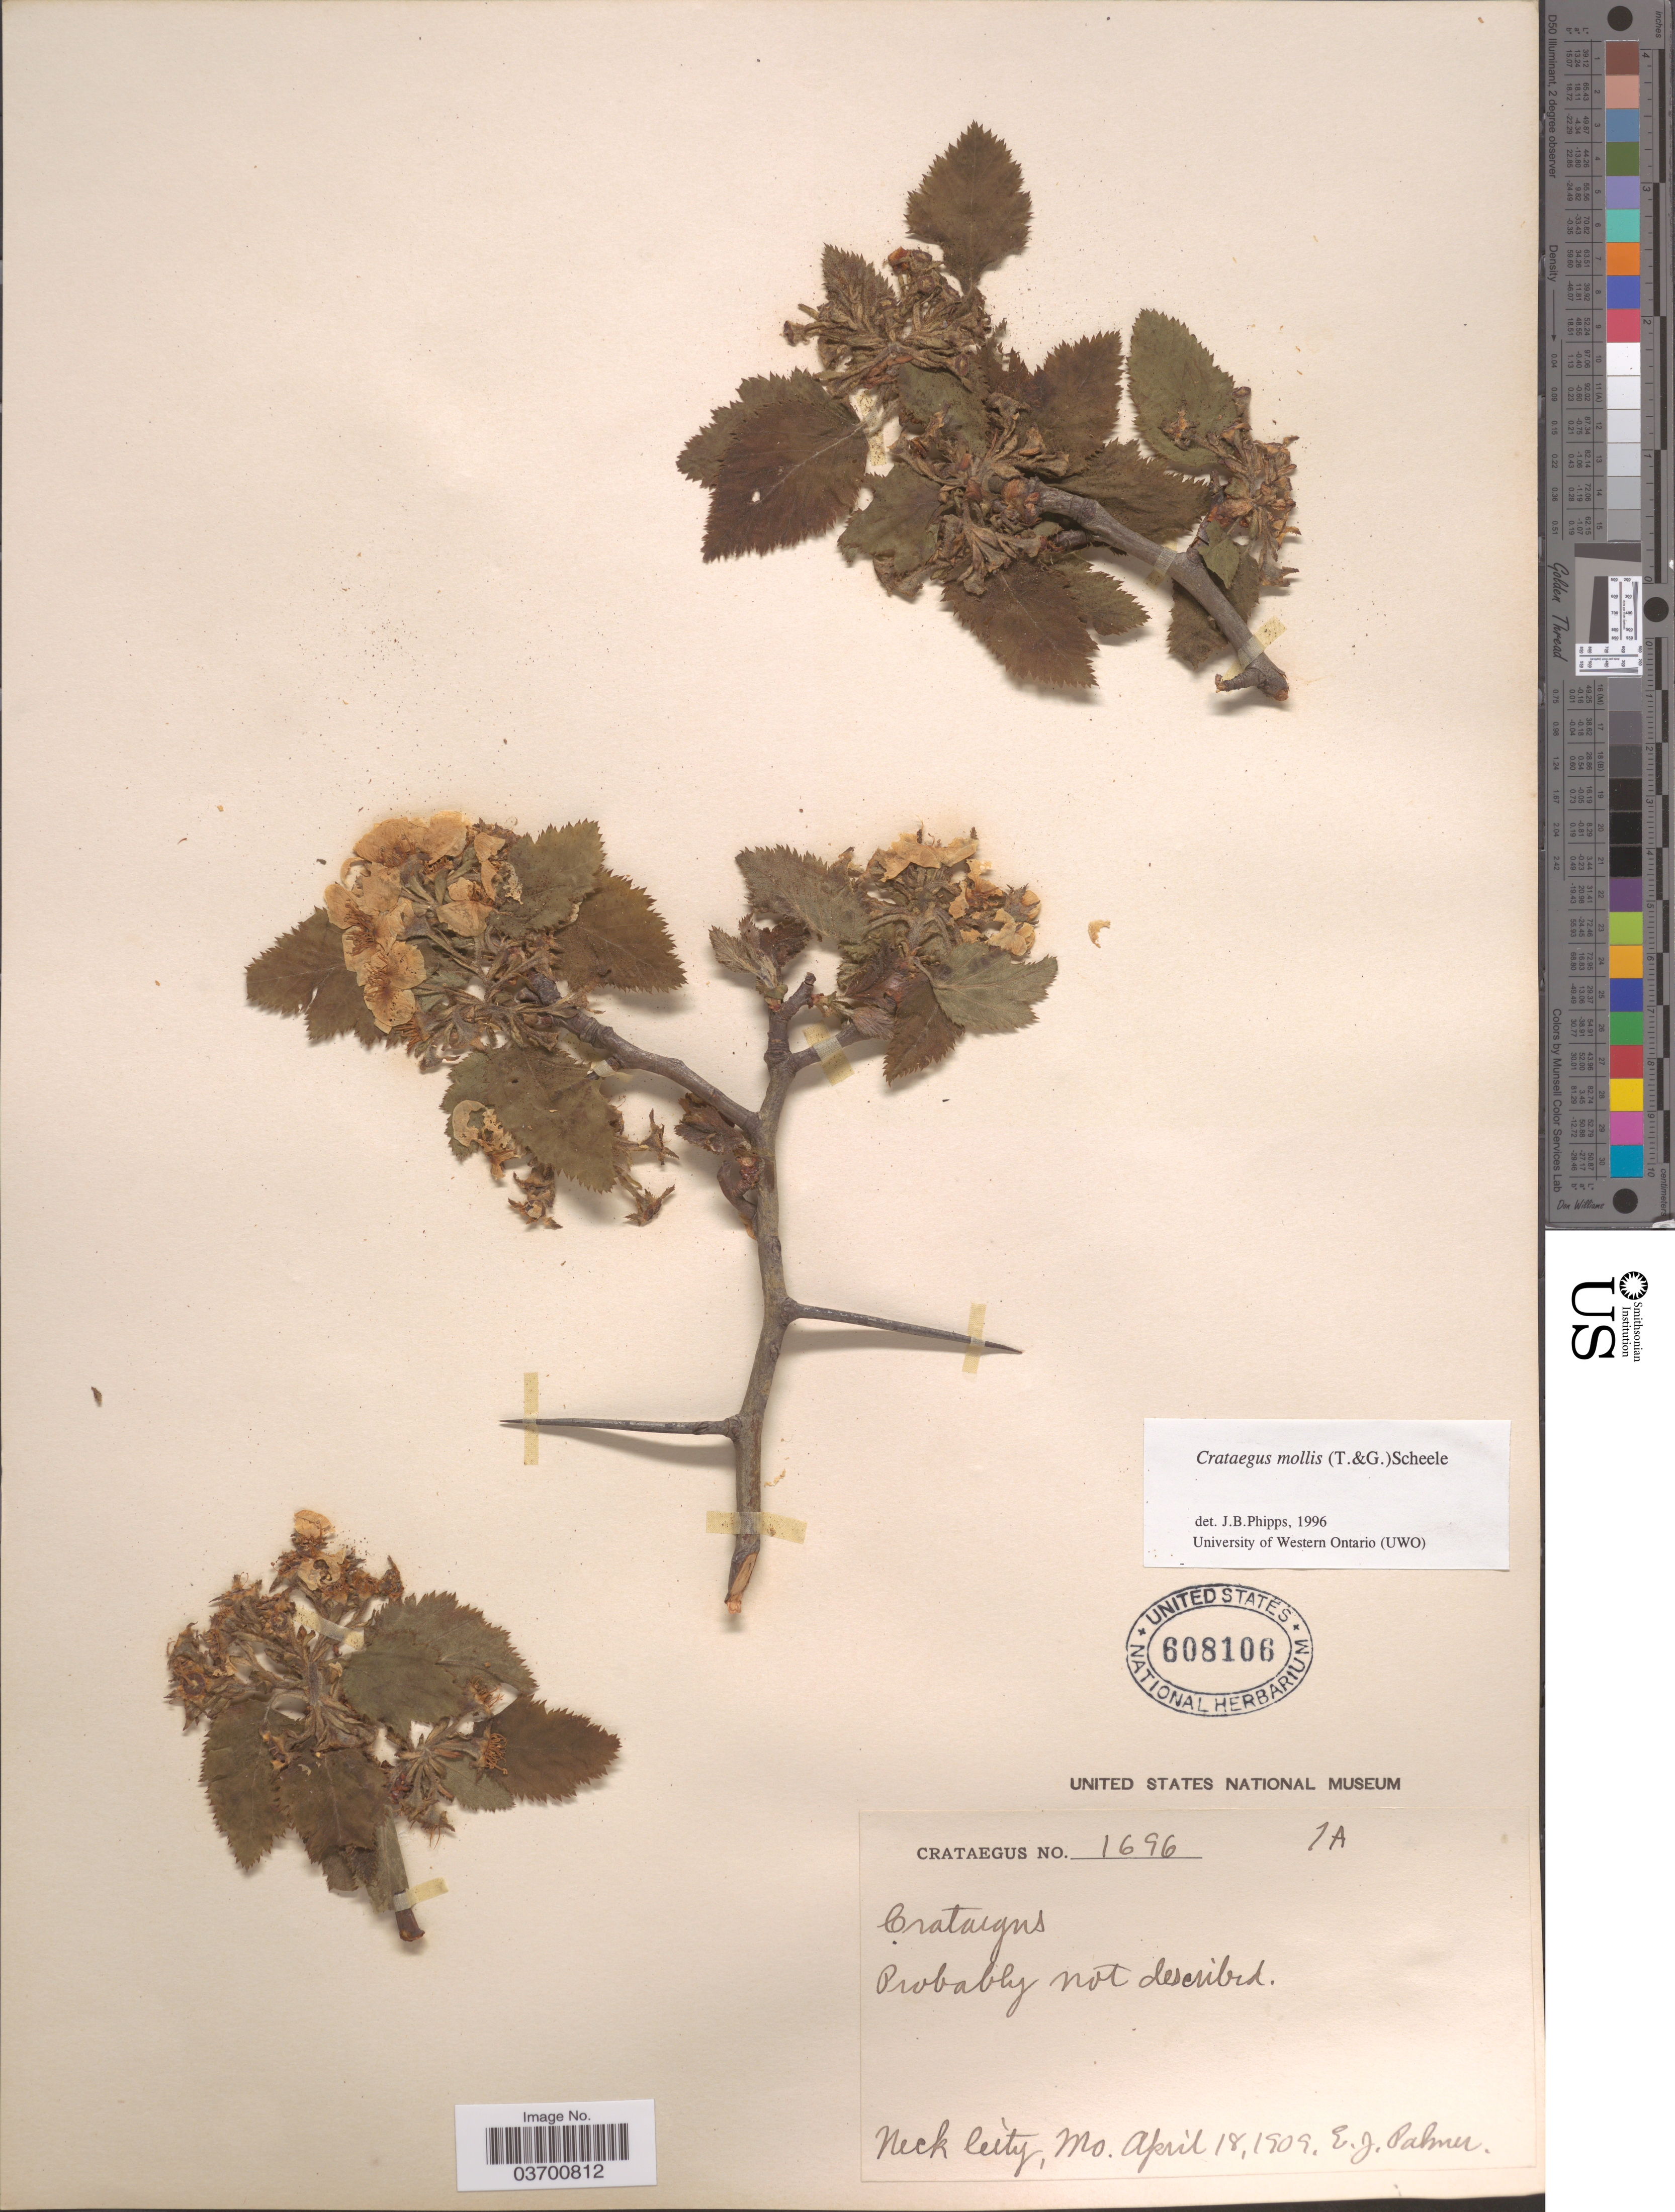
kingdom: Plantae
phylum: Tracheophyta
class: Magnoliopsida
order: Rosales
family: Rosaceae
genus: Crataegus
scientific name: Crataegus mollis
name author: (Torr. & A. Gray) Scheele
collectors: E. J. Palmer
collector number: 1696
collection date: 1909-04-18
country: United States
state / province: Missouri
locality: Neck City.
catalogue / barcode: US 608106